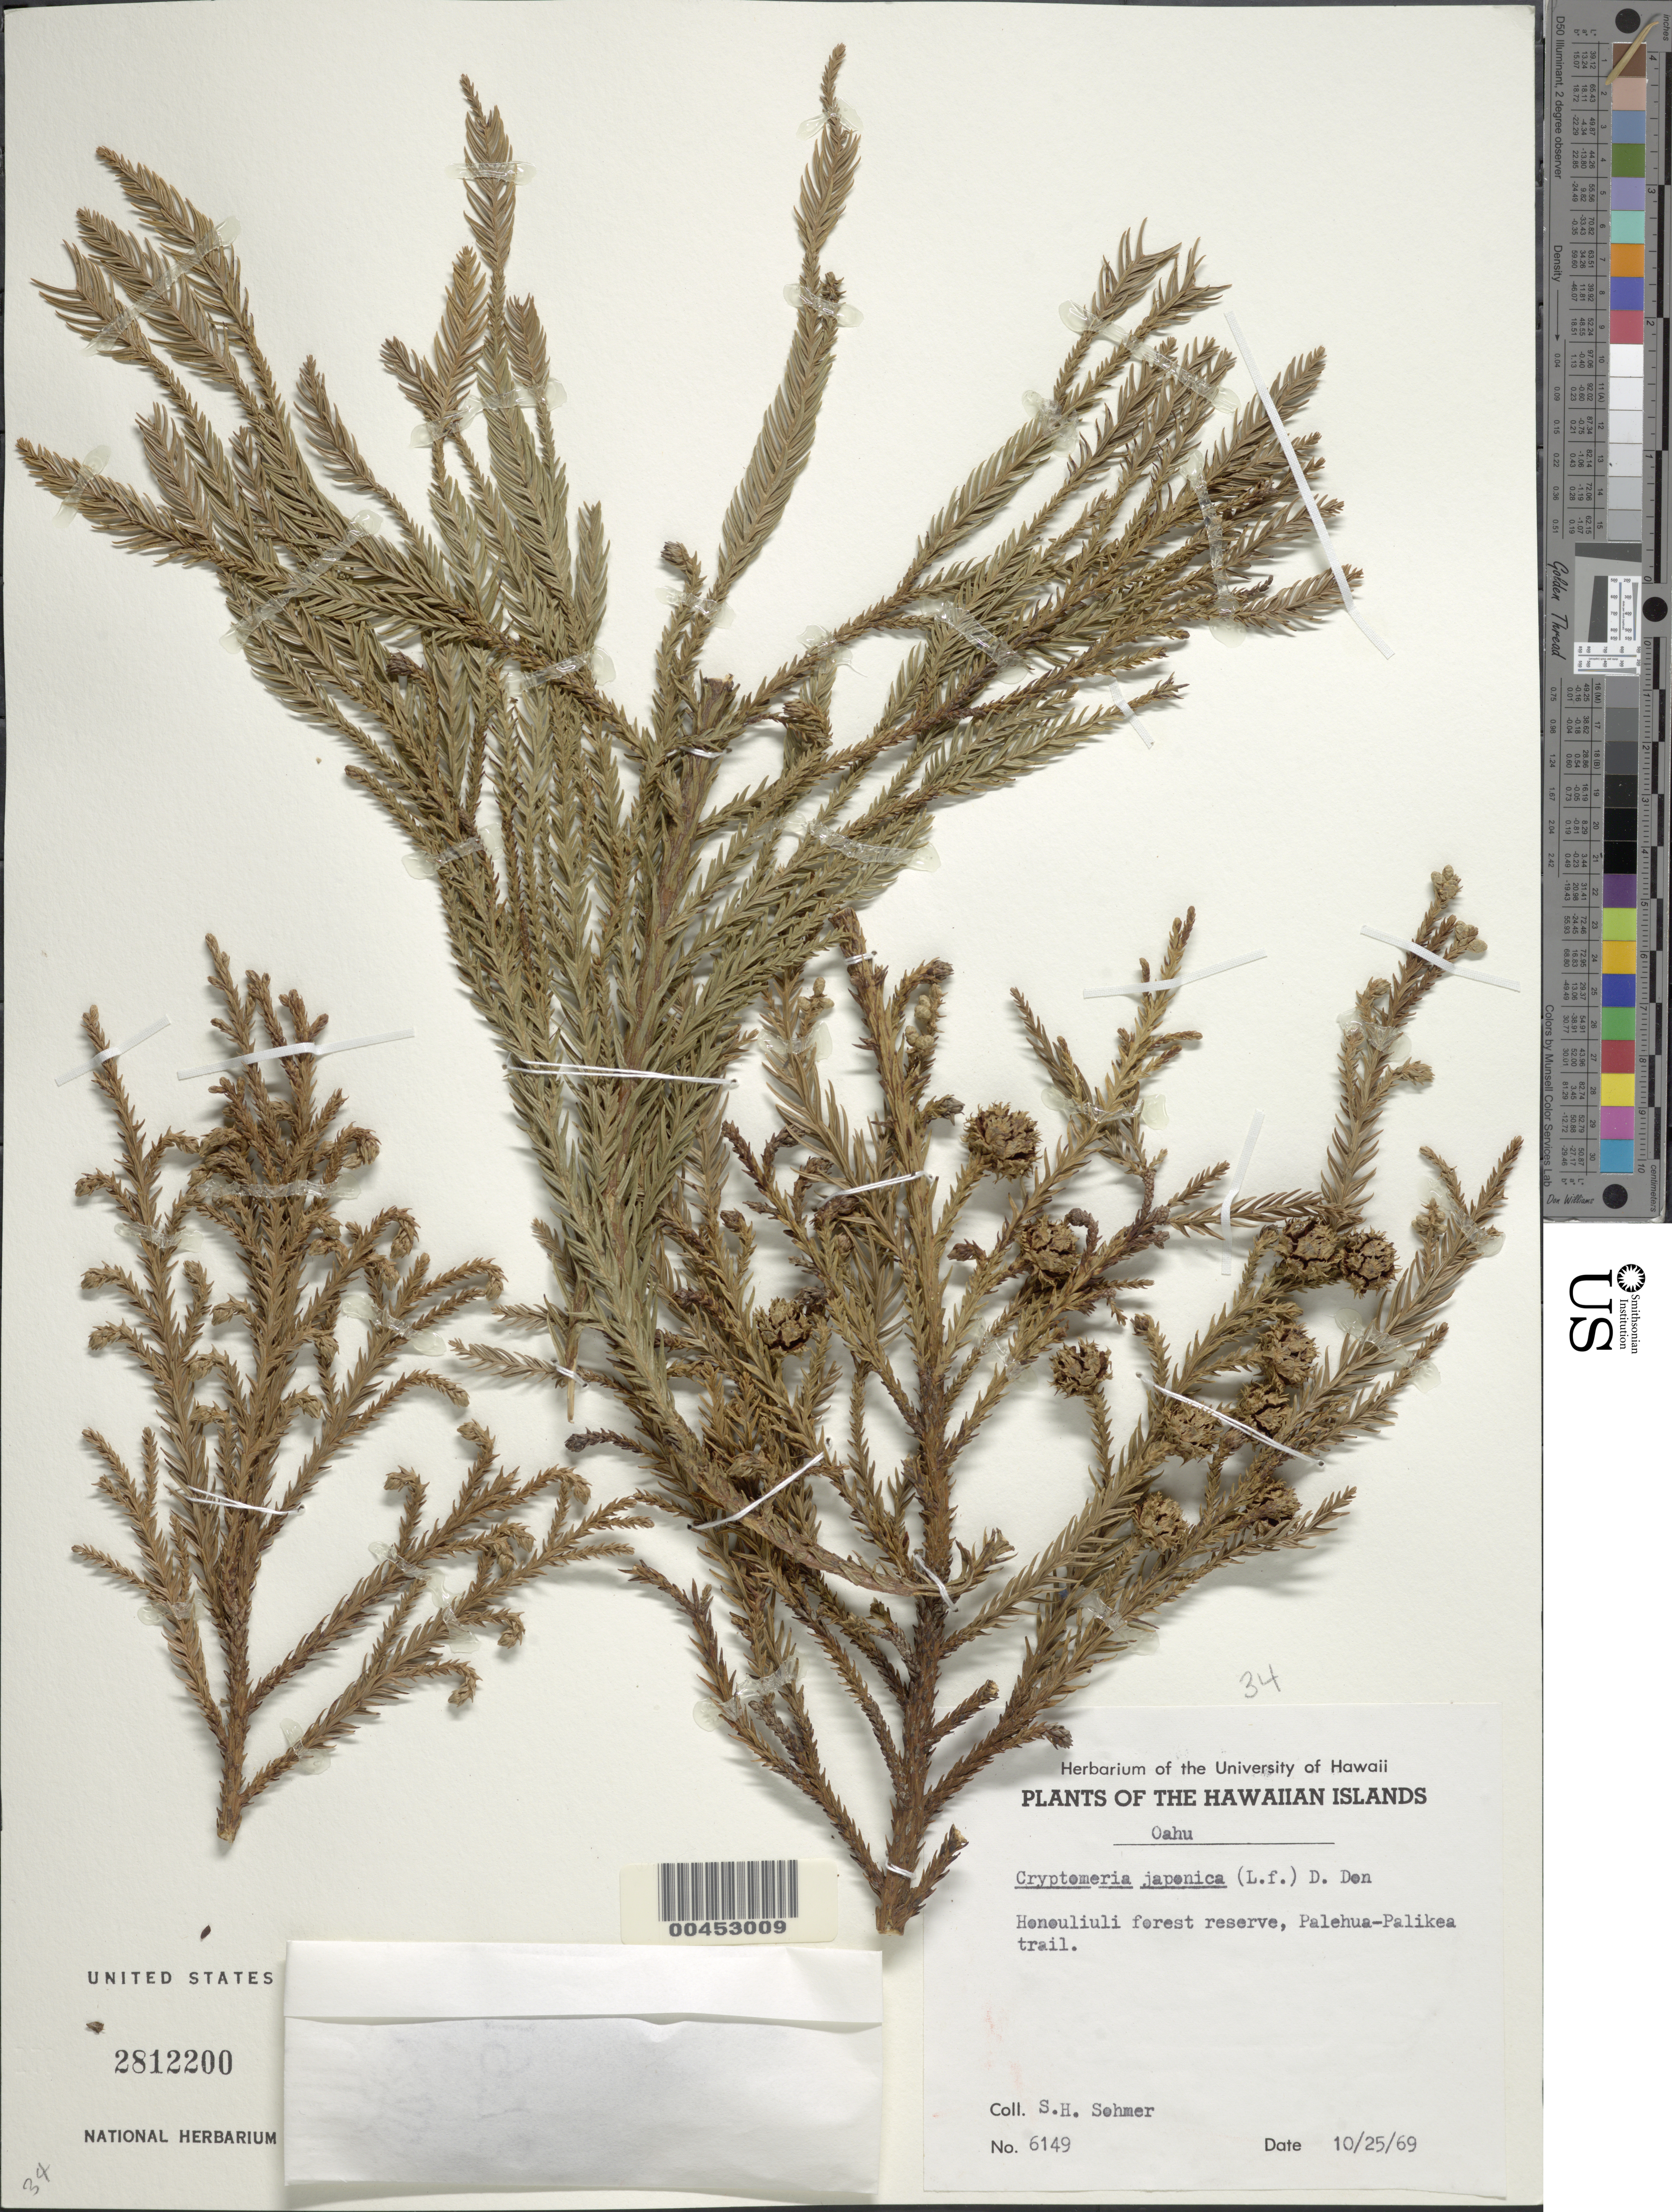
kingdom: Plantae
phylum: Tracheophyta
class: Pinopsida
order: Pinales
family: Cupressaceae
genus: Cryptomeria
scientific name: Cryptomeria japonica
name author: (Thunb. ex L. f.) D. Don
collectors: S. H. Sohmer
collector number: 6149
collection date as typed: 25 Oct 1969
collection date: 1969-10-25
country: United States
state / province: Hawaii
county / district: Honolulu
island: Oahu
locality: Honouliuli Forest Reserve, Palehua-Palikea Trail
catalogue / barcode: US 2812200